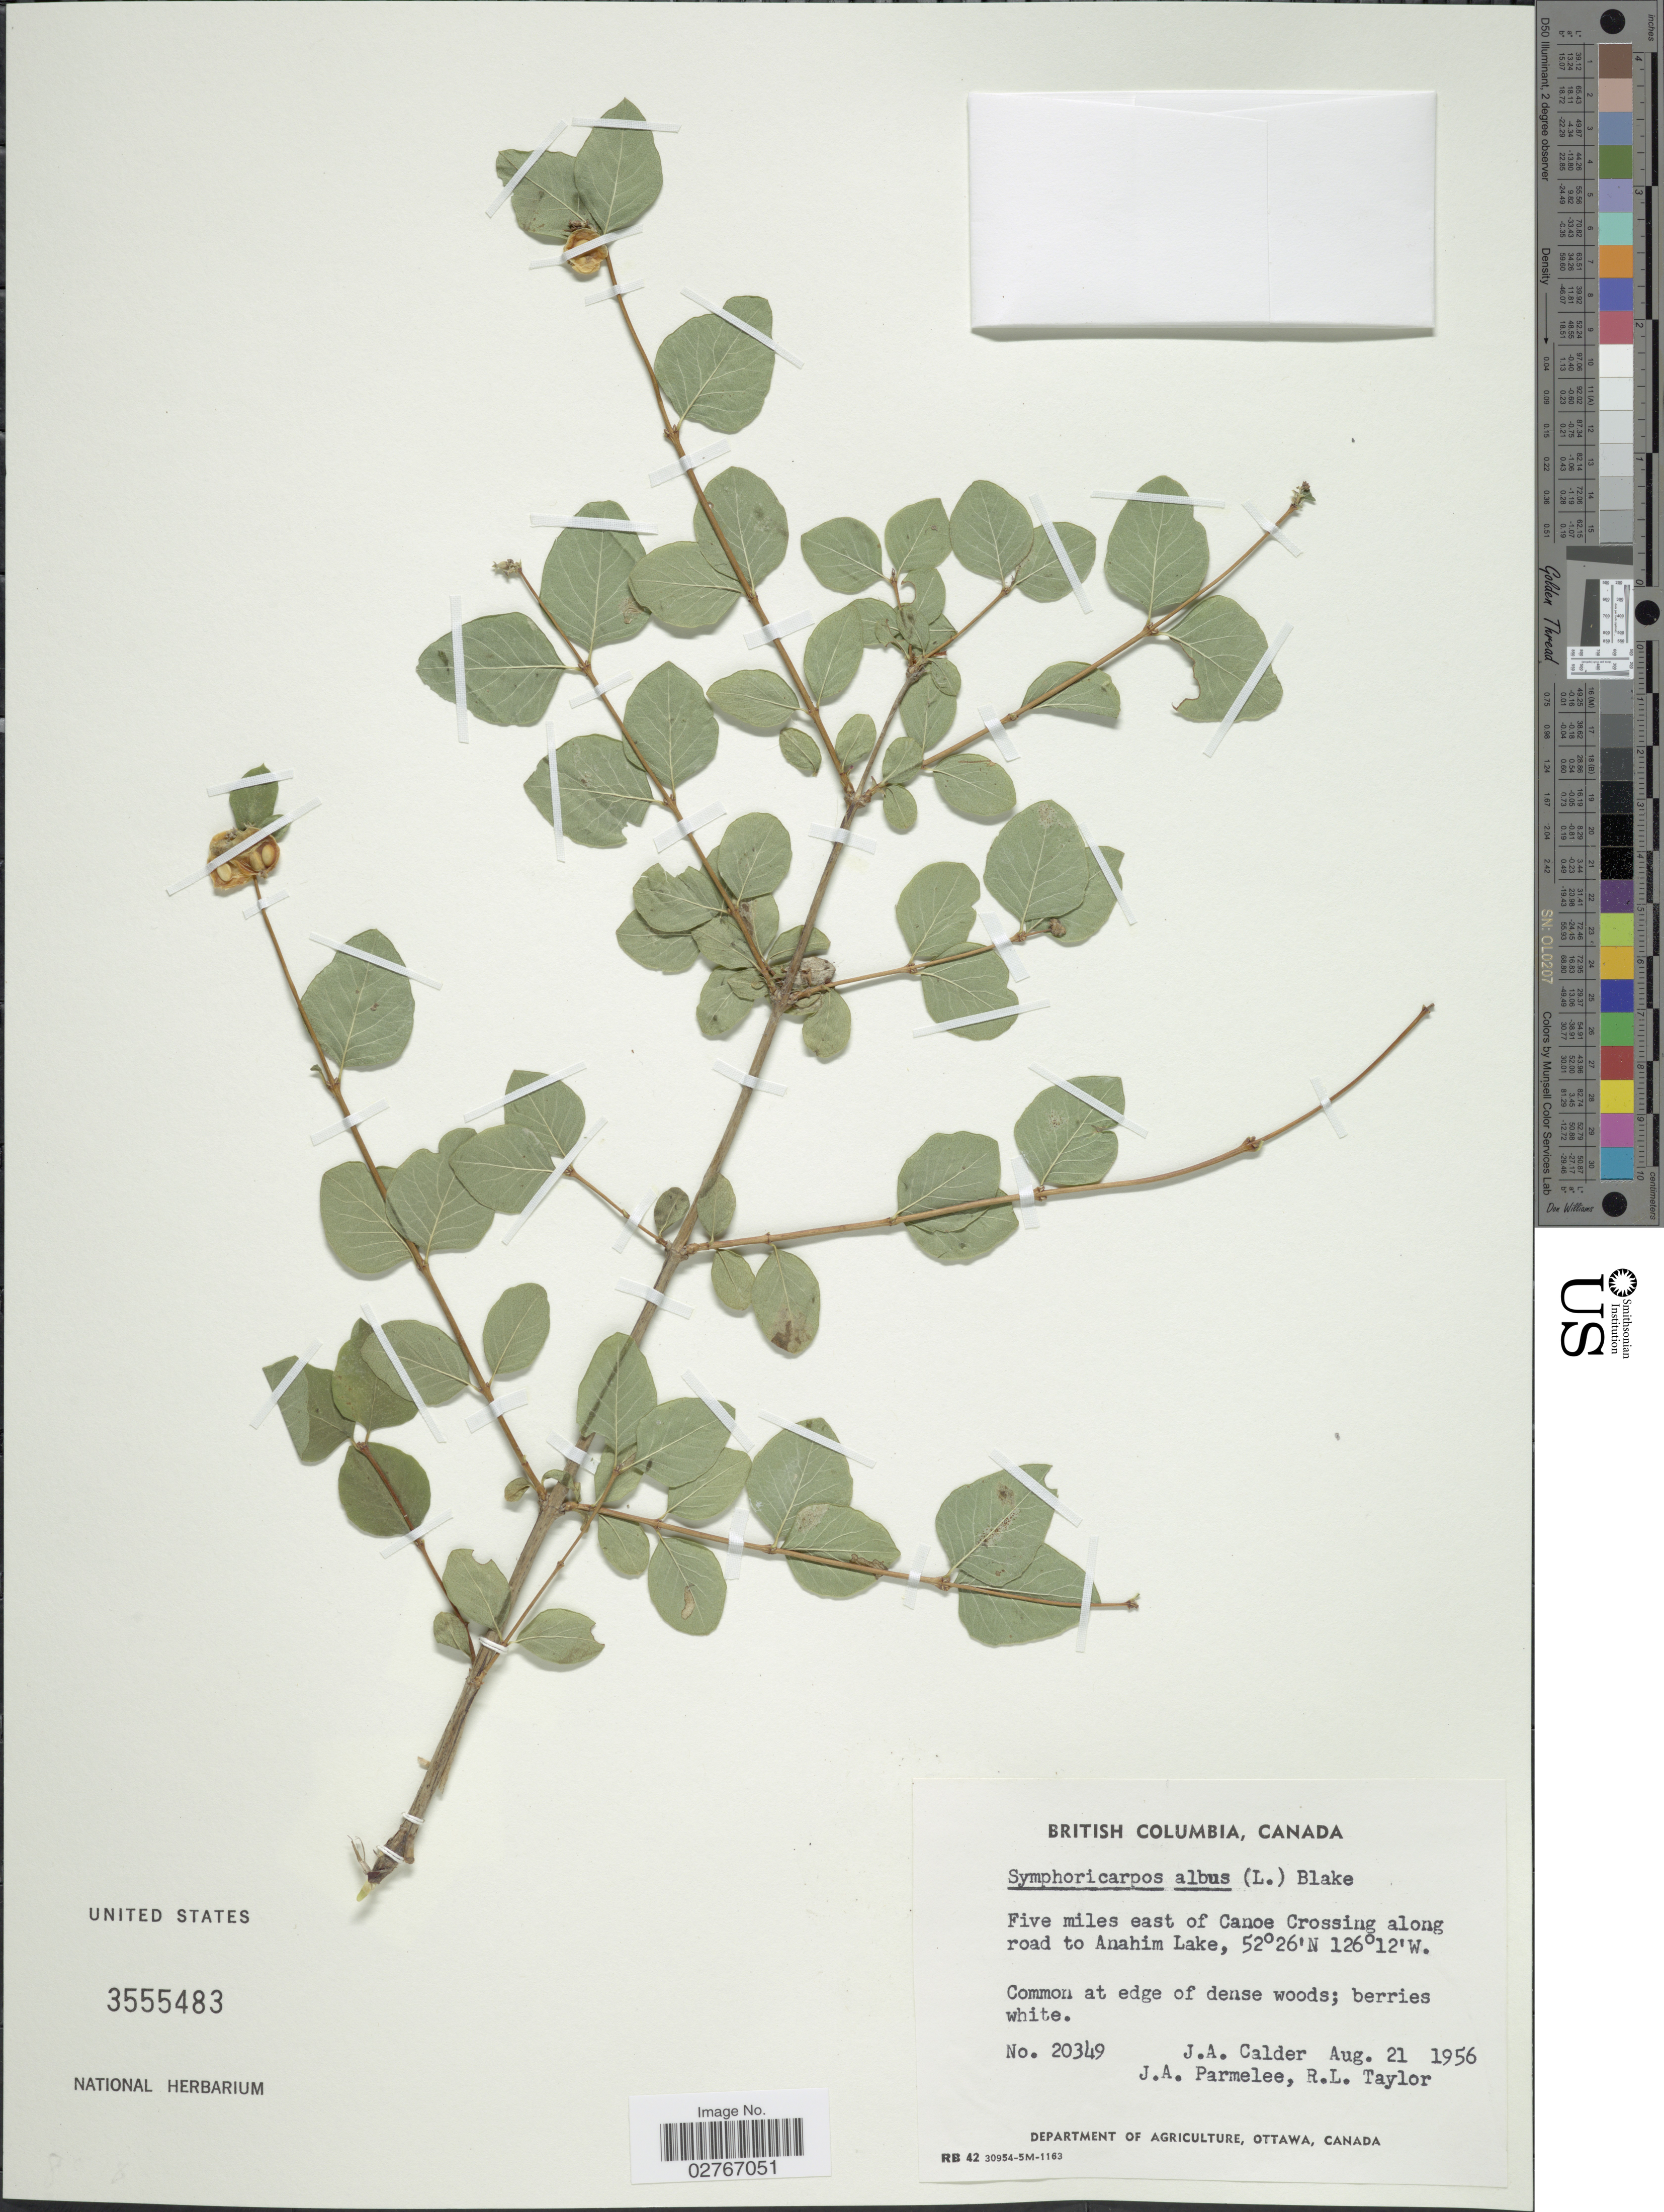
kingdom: Plantae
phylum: Tracheophyta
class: Magnoliopsida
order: Dipsacales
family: Caprifoliaceae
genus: Symphoricarpos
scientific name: Symphoricarpos albus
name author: (L.) S.F. Blake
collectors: J. A. Calder, J. A. Parmelee & R. Taylor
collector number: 20349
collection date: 1956-08-21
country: Canada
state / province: British Columbia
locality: Five miles east of Canoe Crossing along road to Anahim Lake.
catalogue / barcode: US 3555483